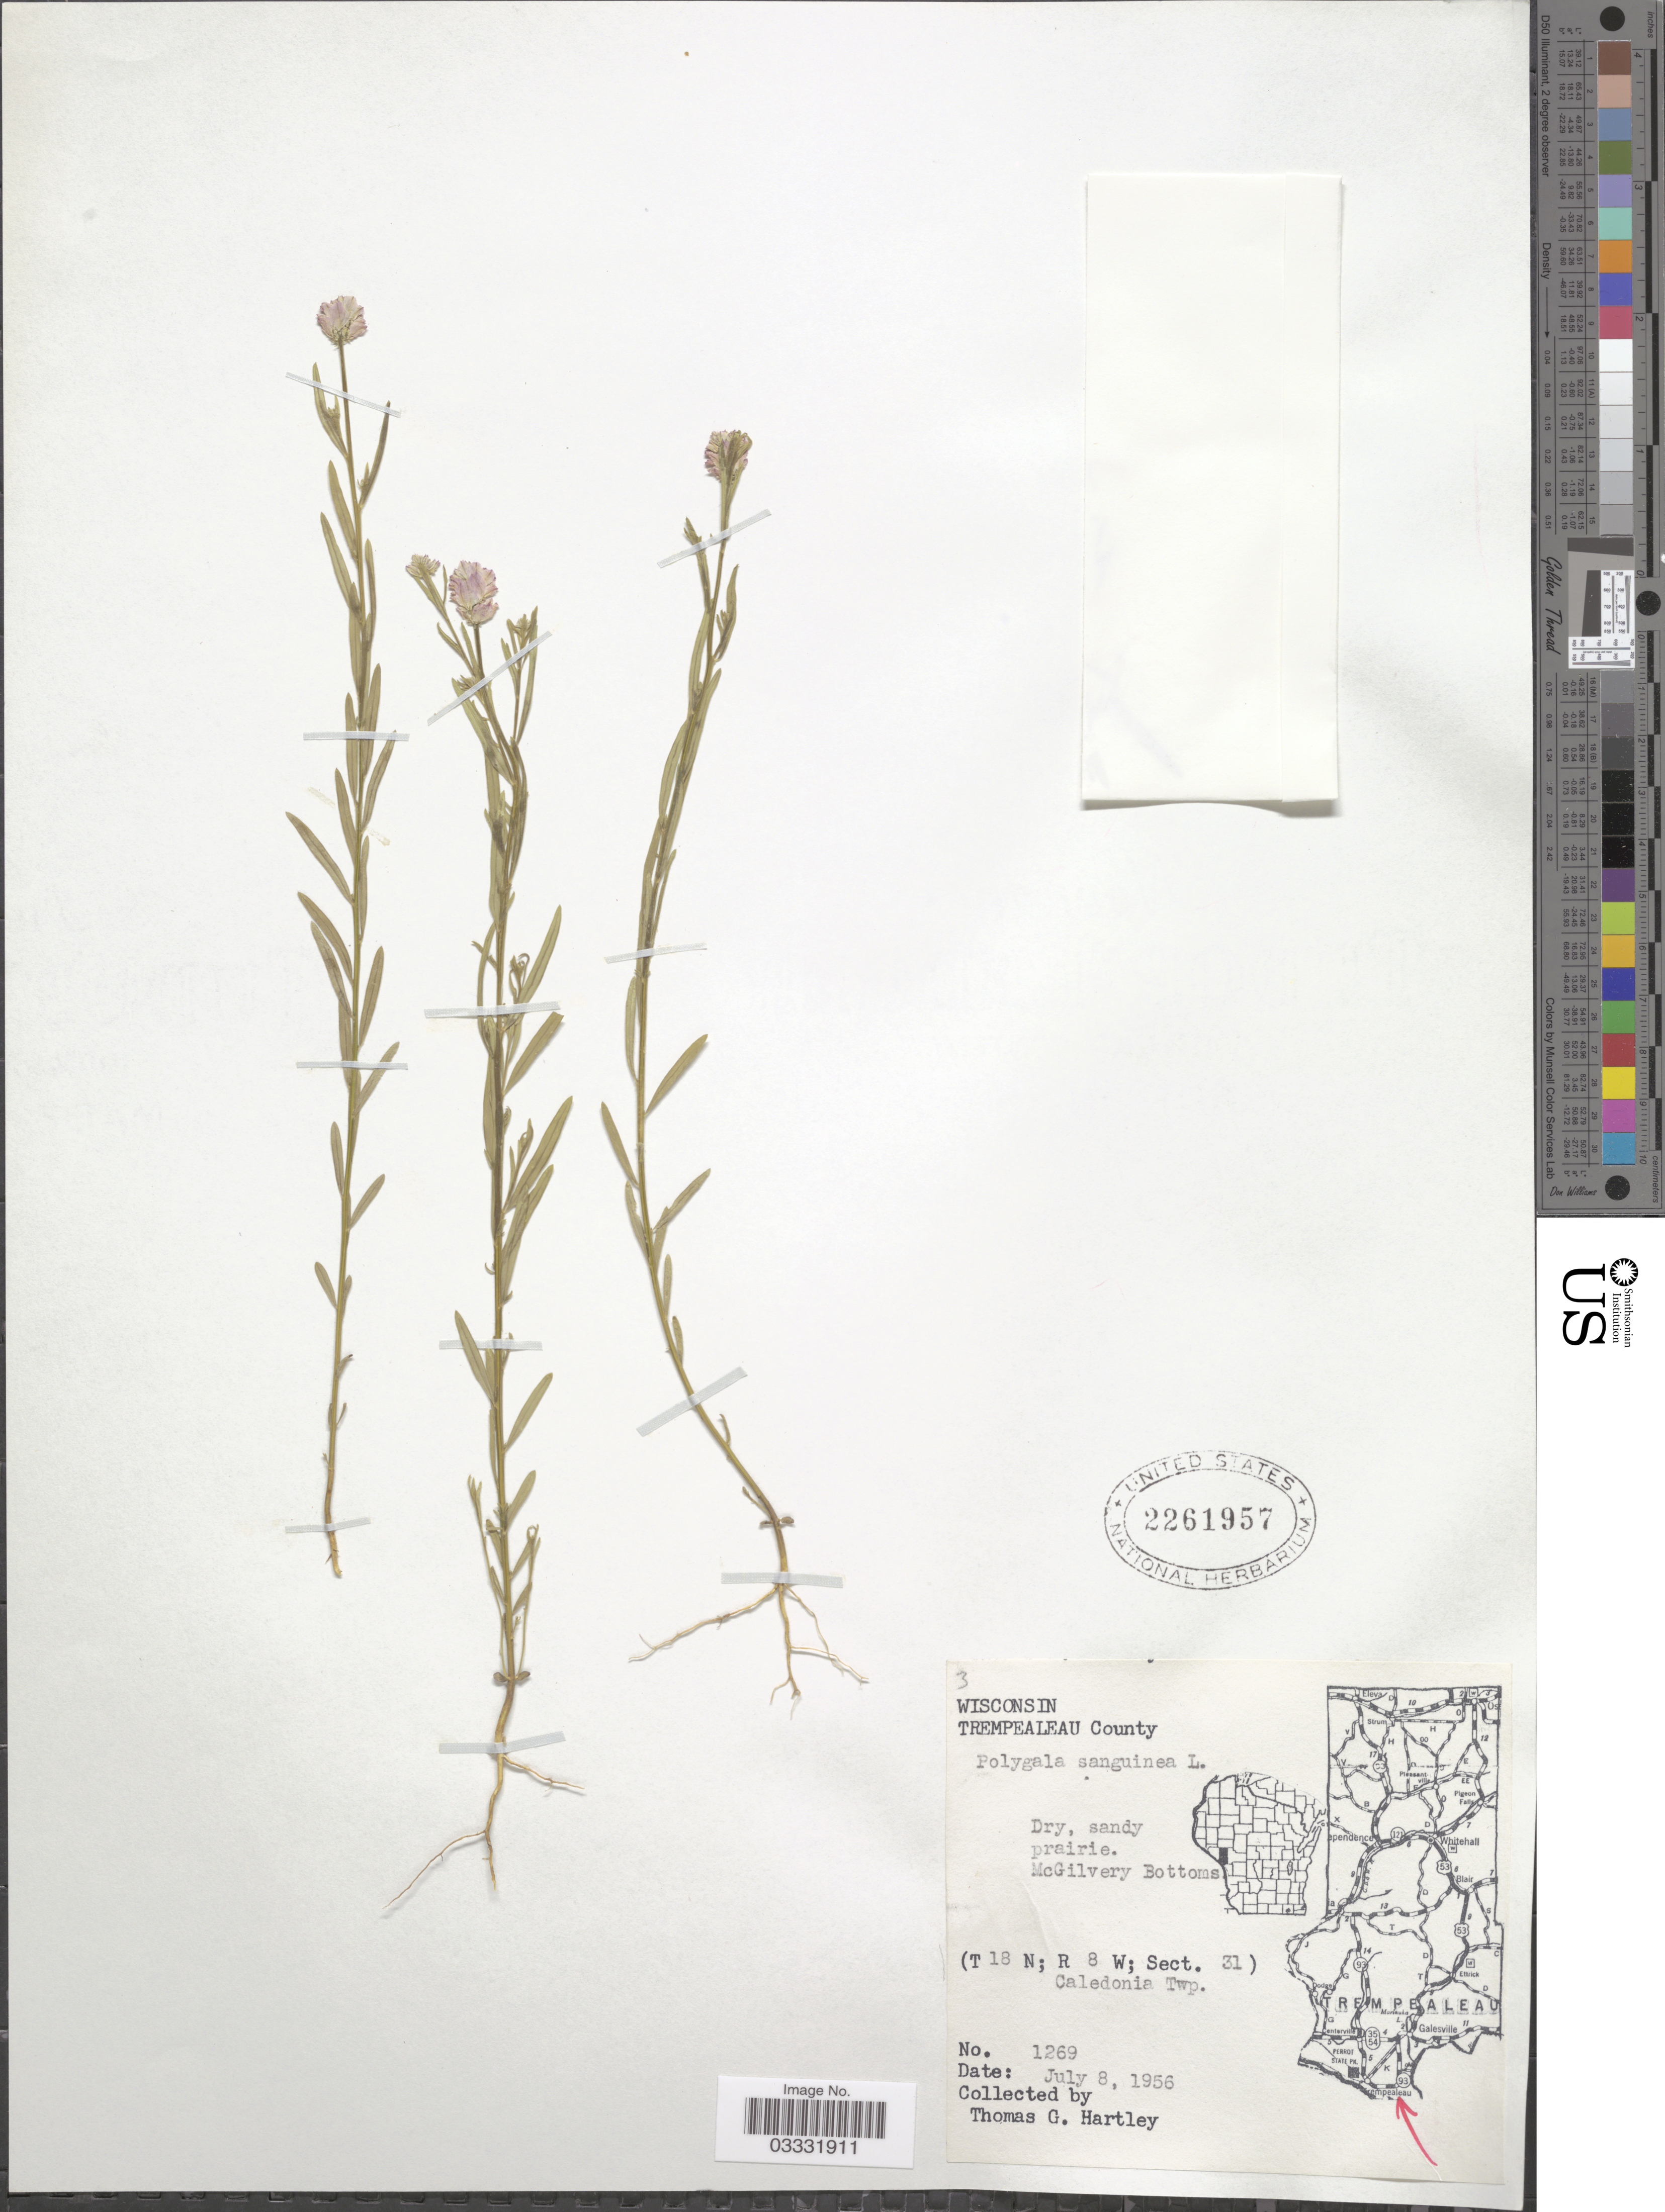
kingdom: Plantae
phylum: Tracheophyta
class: Magnoliopsida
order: Fabales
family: Polygalaceae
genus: Polygala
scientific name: Polygala sanguinea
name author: L.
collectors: T. Hartley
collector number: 1269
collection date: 1956-07-08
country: United States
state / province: Wisconsin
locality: Trempealeau County. McGilvery Bottoms. (T 18 N; R 8 W; Sect. 31) Caledonia Twp.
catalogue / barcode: US 2261957